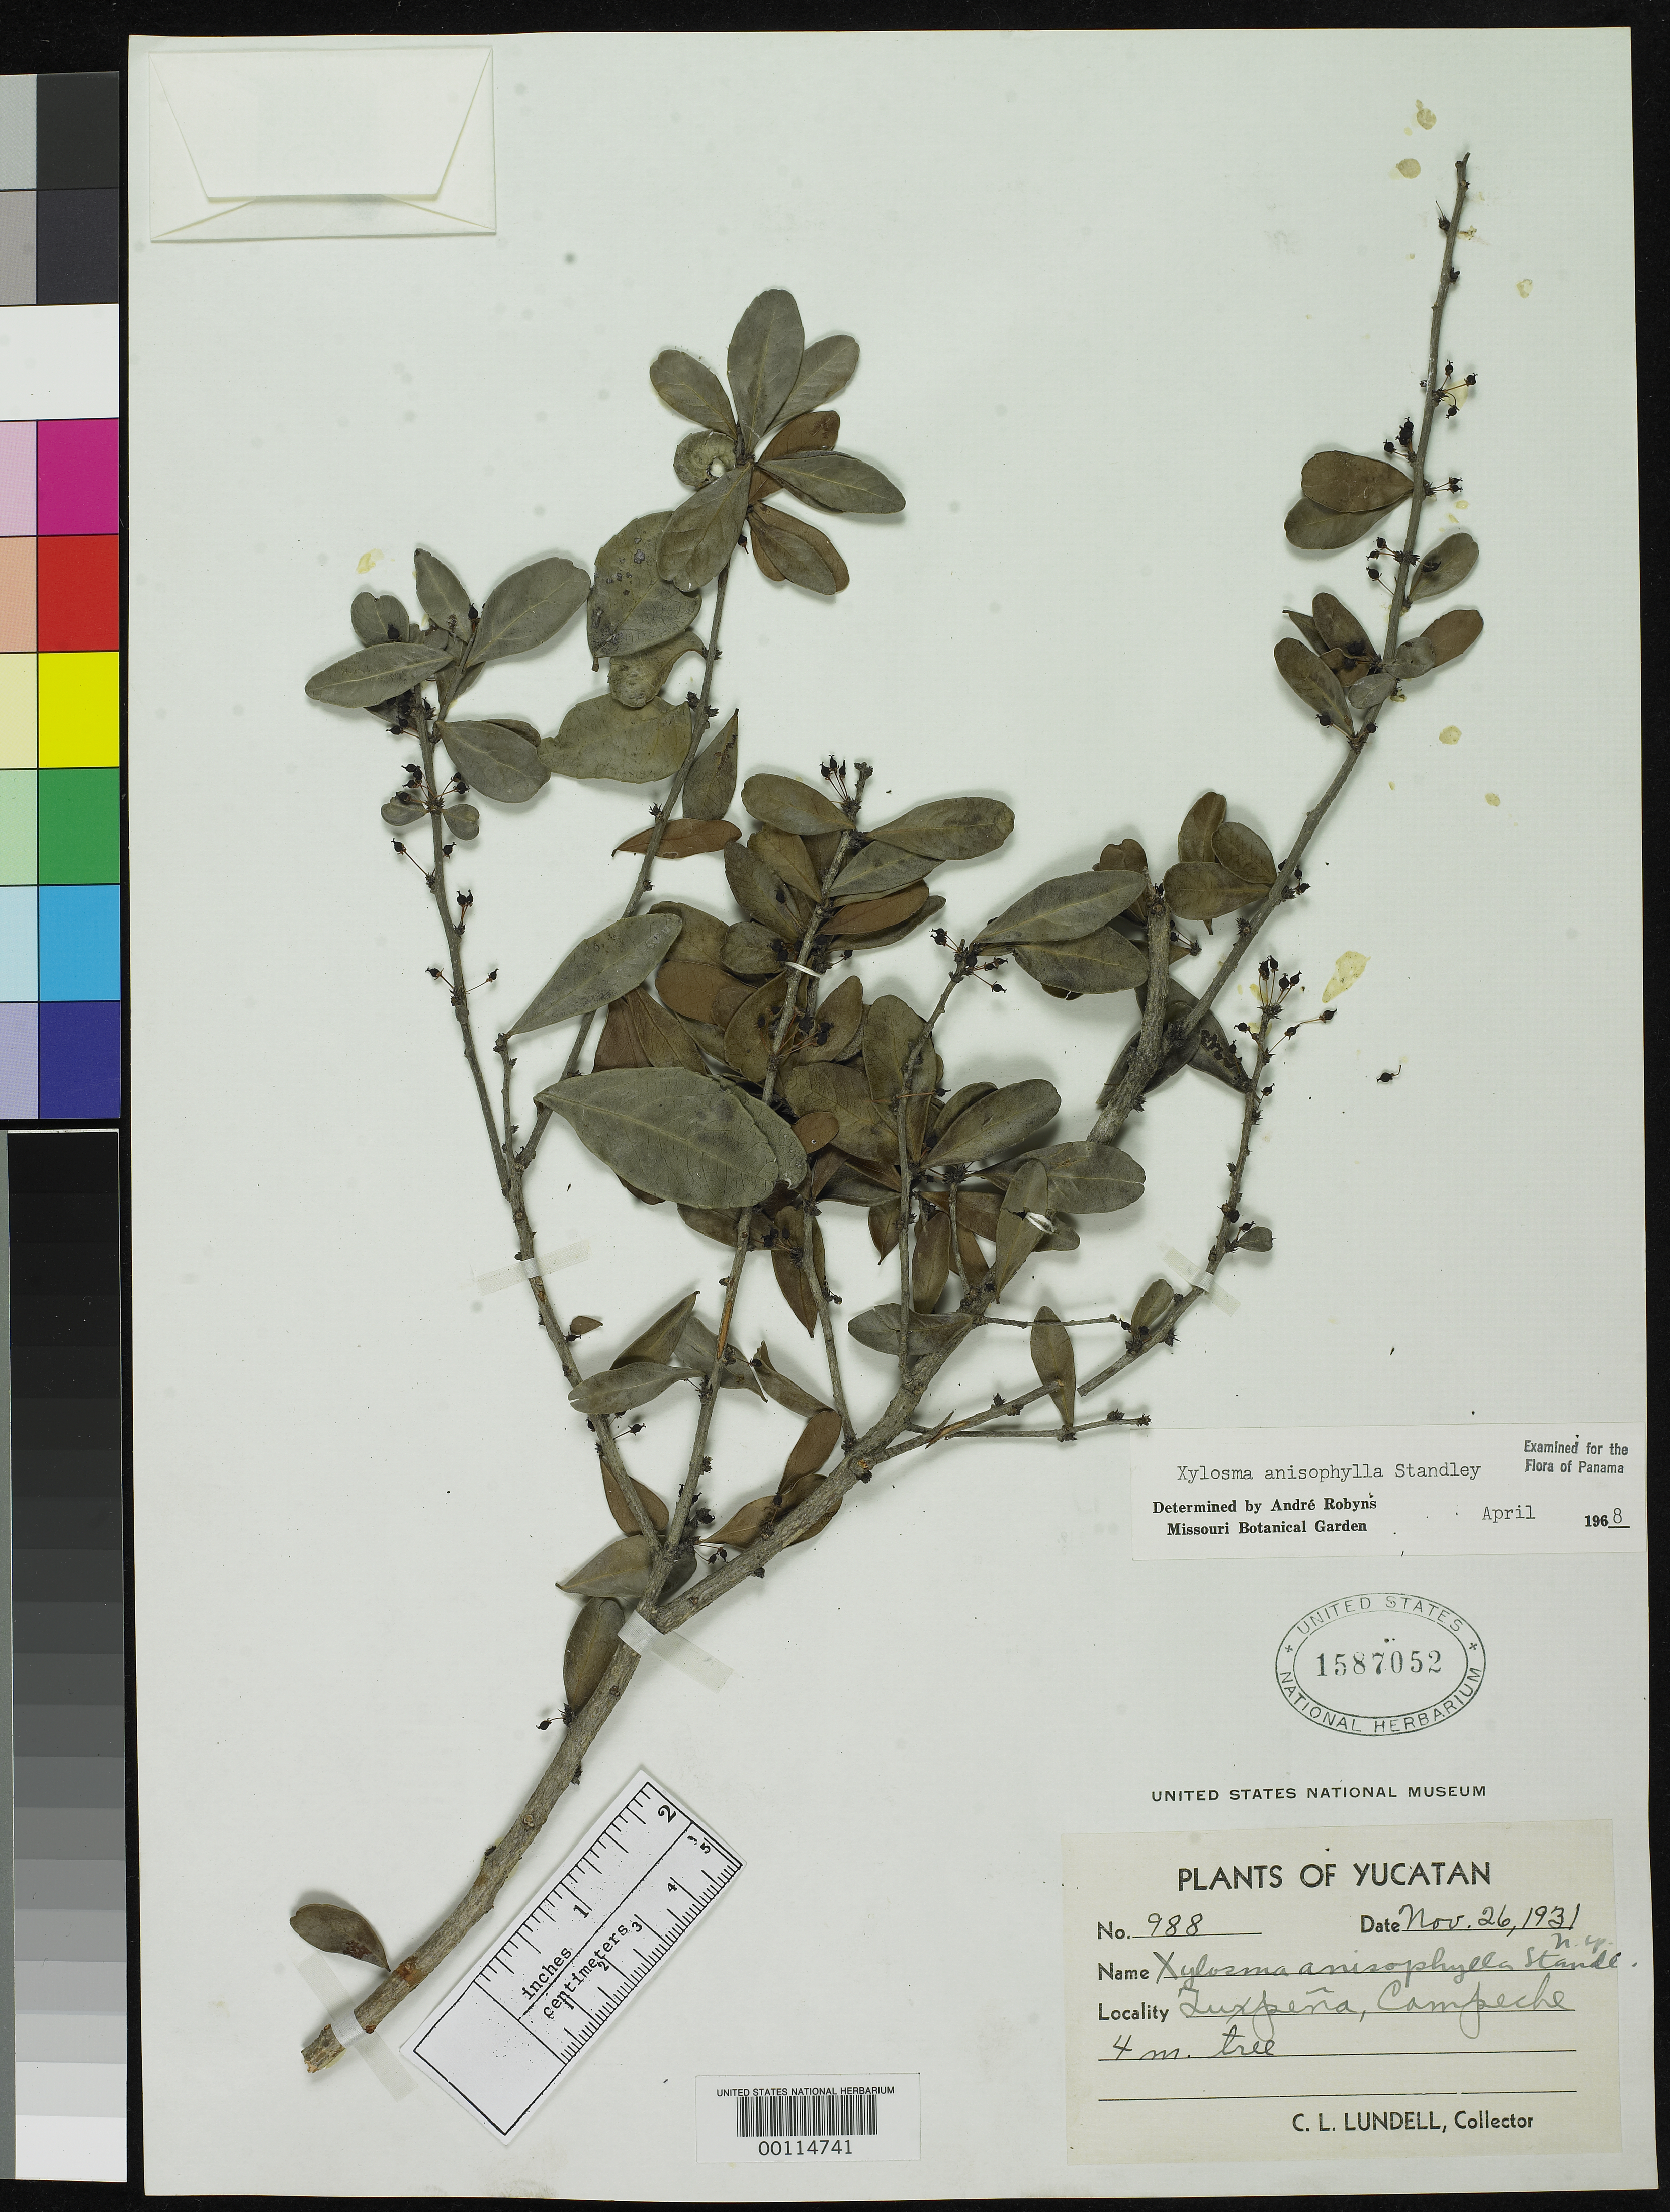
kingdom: Plantae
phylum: Tracheophyta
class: Magnoliopsida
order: Malpighiales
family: Salicaceae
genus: Xylosma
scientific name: Xylosma anisophylla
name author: Standl.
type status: Isotype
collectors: C. L. Lundell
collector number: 988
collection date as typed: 26 Nov 1931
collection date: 1931-11-26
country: Mexico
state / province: Campeche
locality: Tuxpena.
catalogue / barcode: US 1587052